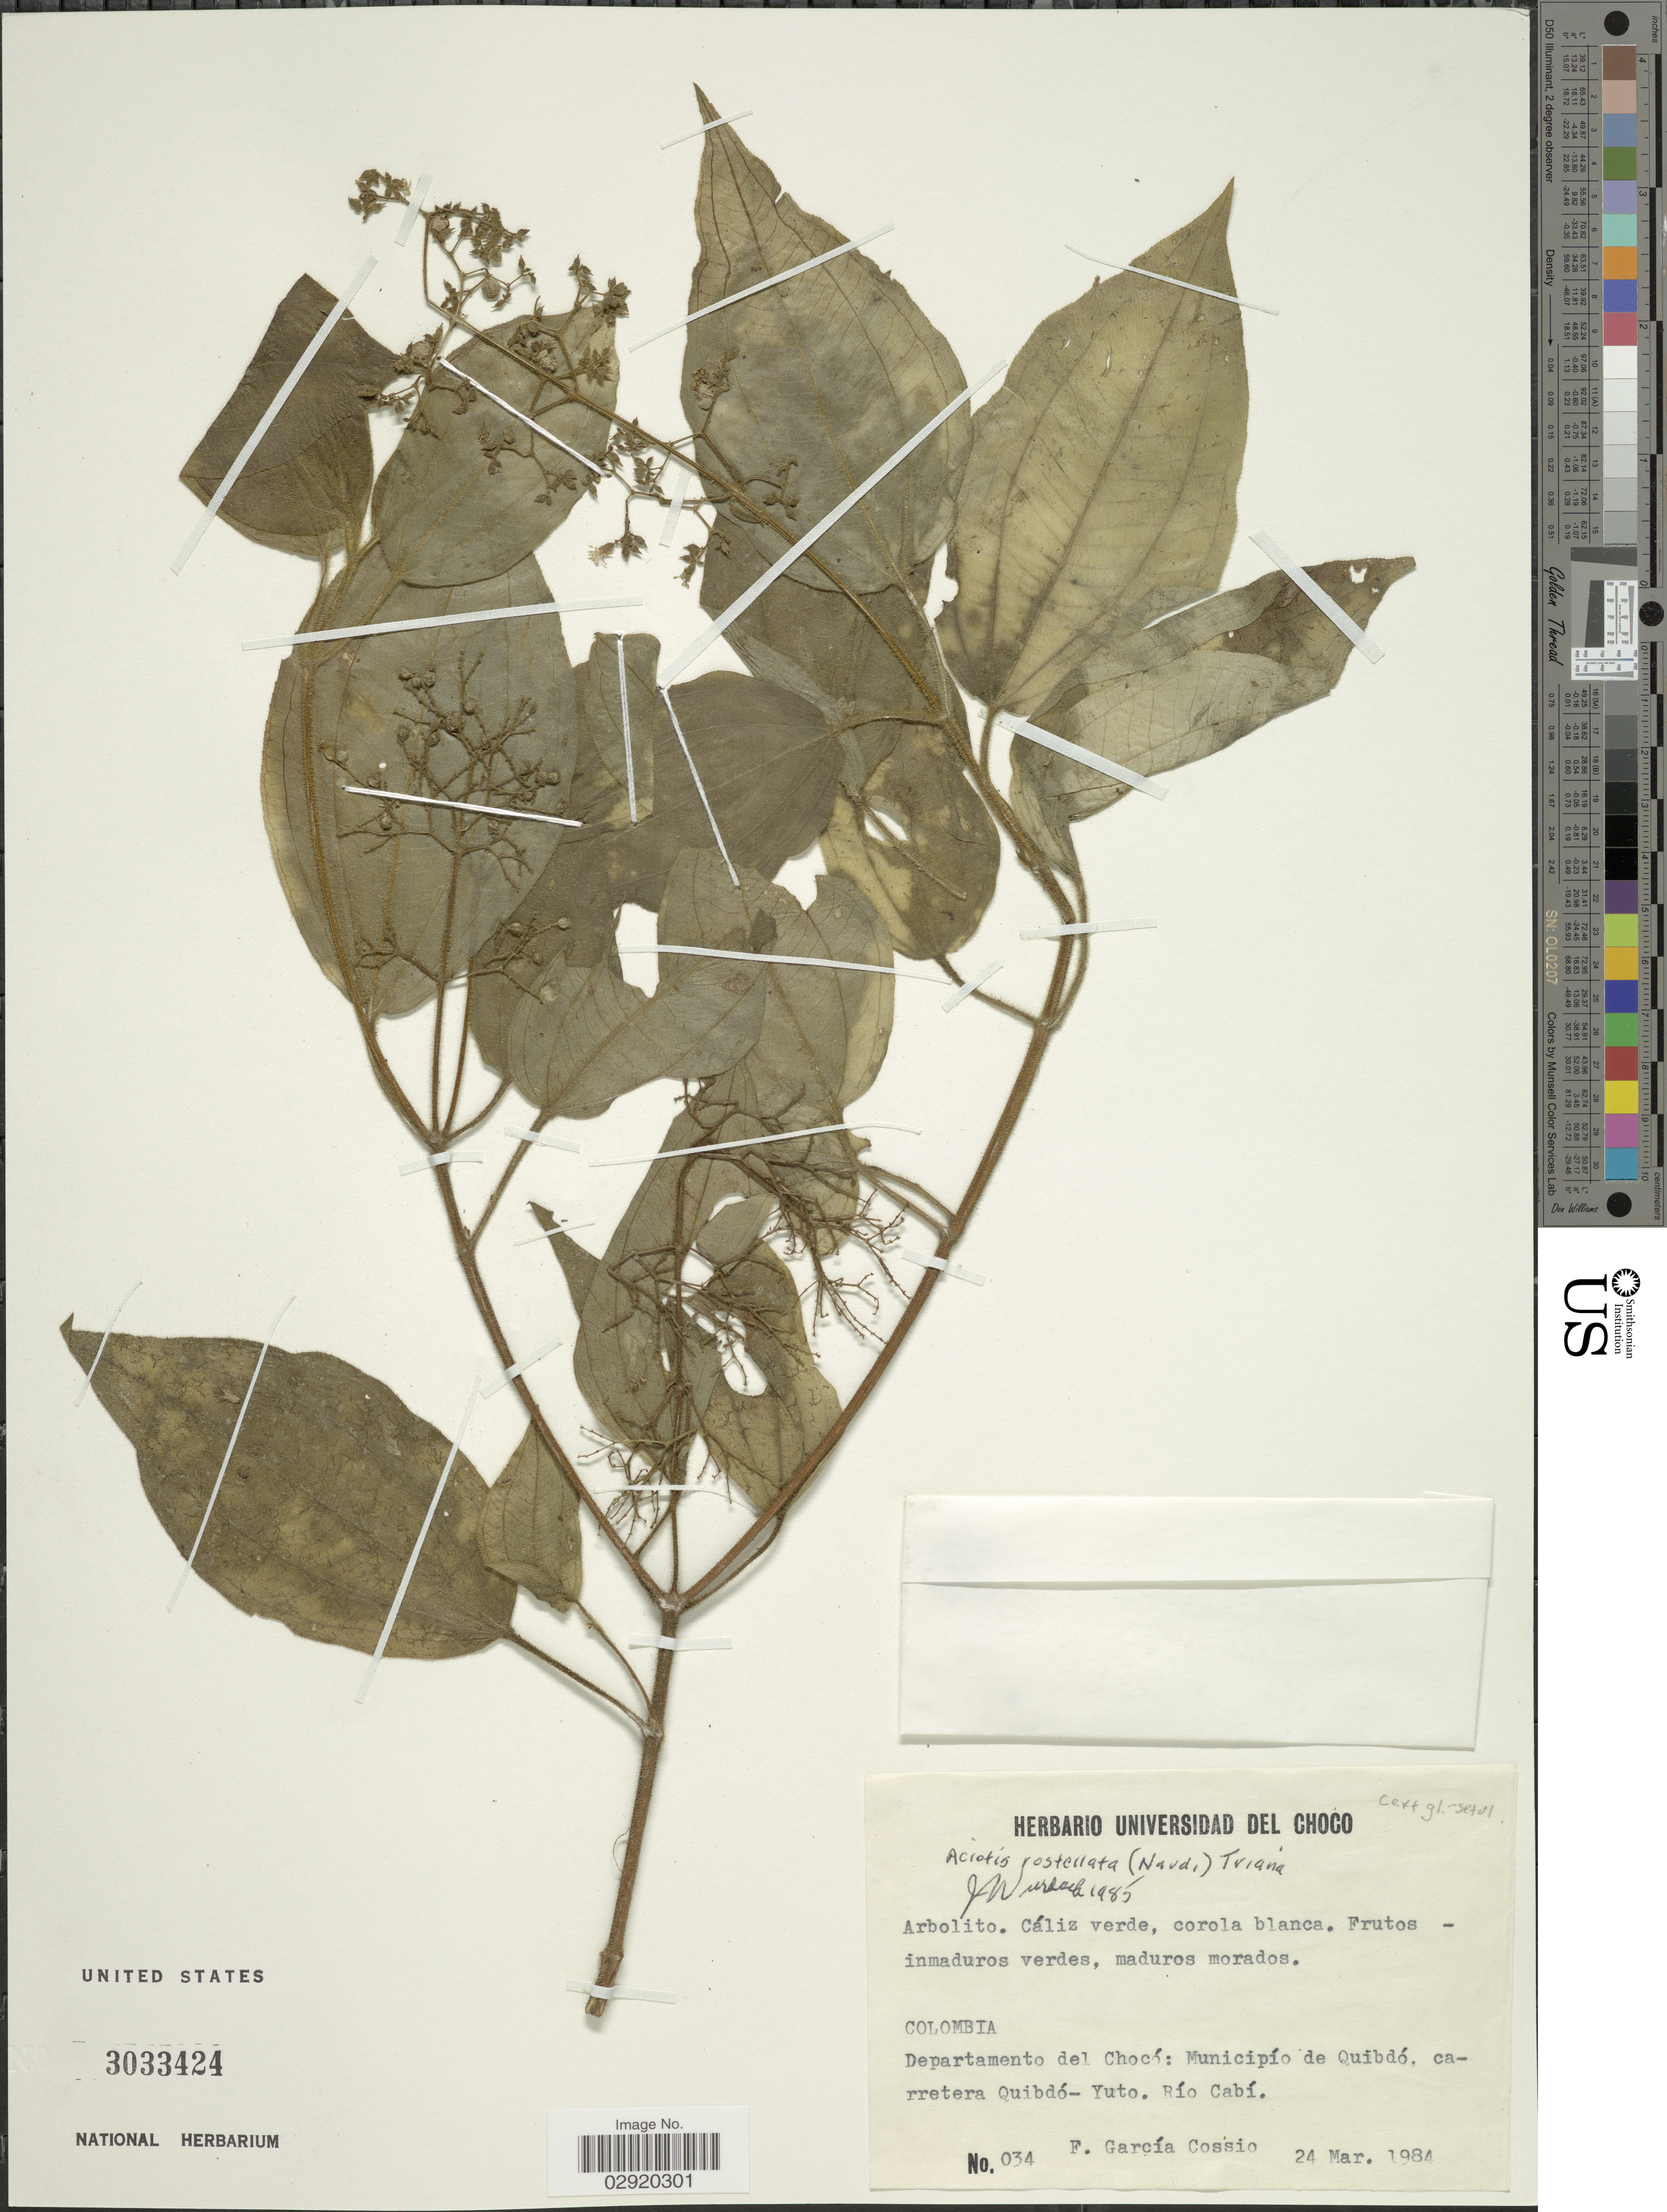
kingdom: Plantae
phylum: Tracheophyta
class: Magnoliopsida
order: Myrtales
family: Melastomataceae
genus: Aciotis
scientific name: Aciotis indecora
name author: (Bonpl.) Triana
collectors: F. Garcia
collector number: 034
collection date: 1984-03-24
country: Colombia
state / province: Chocó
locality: Departamento del Chocó: Municipío de Quibdó, carretera Quibdó- Yuto, Río Cabí.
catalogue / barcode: US 3033424